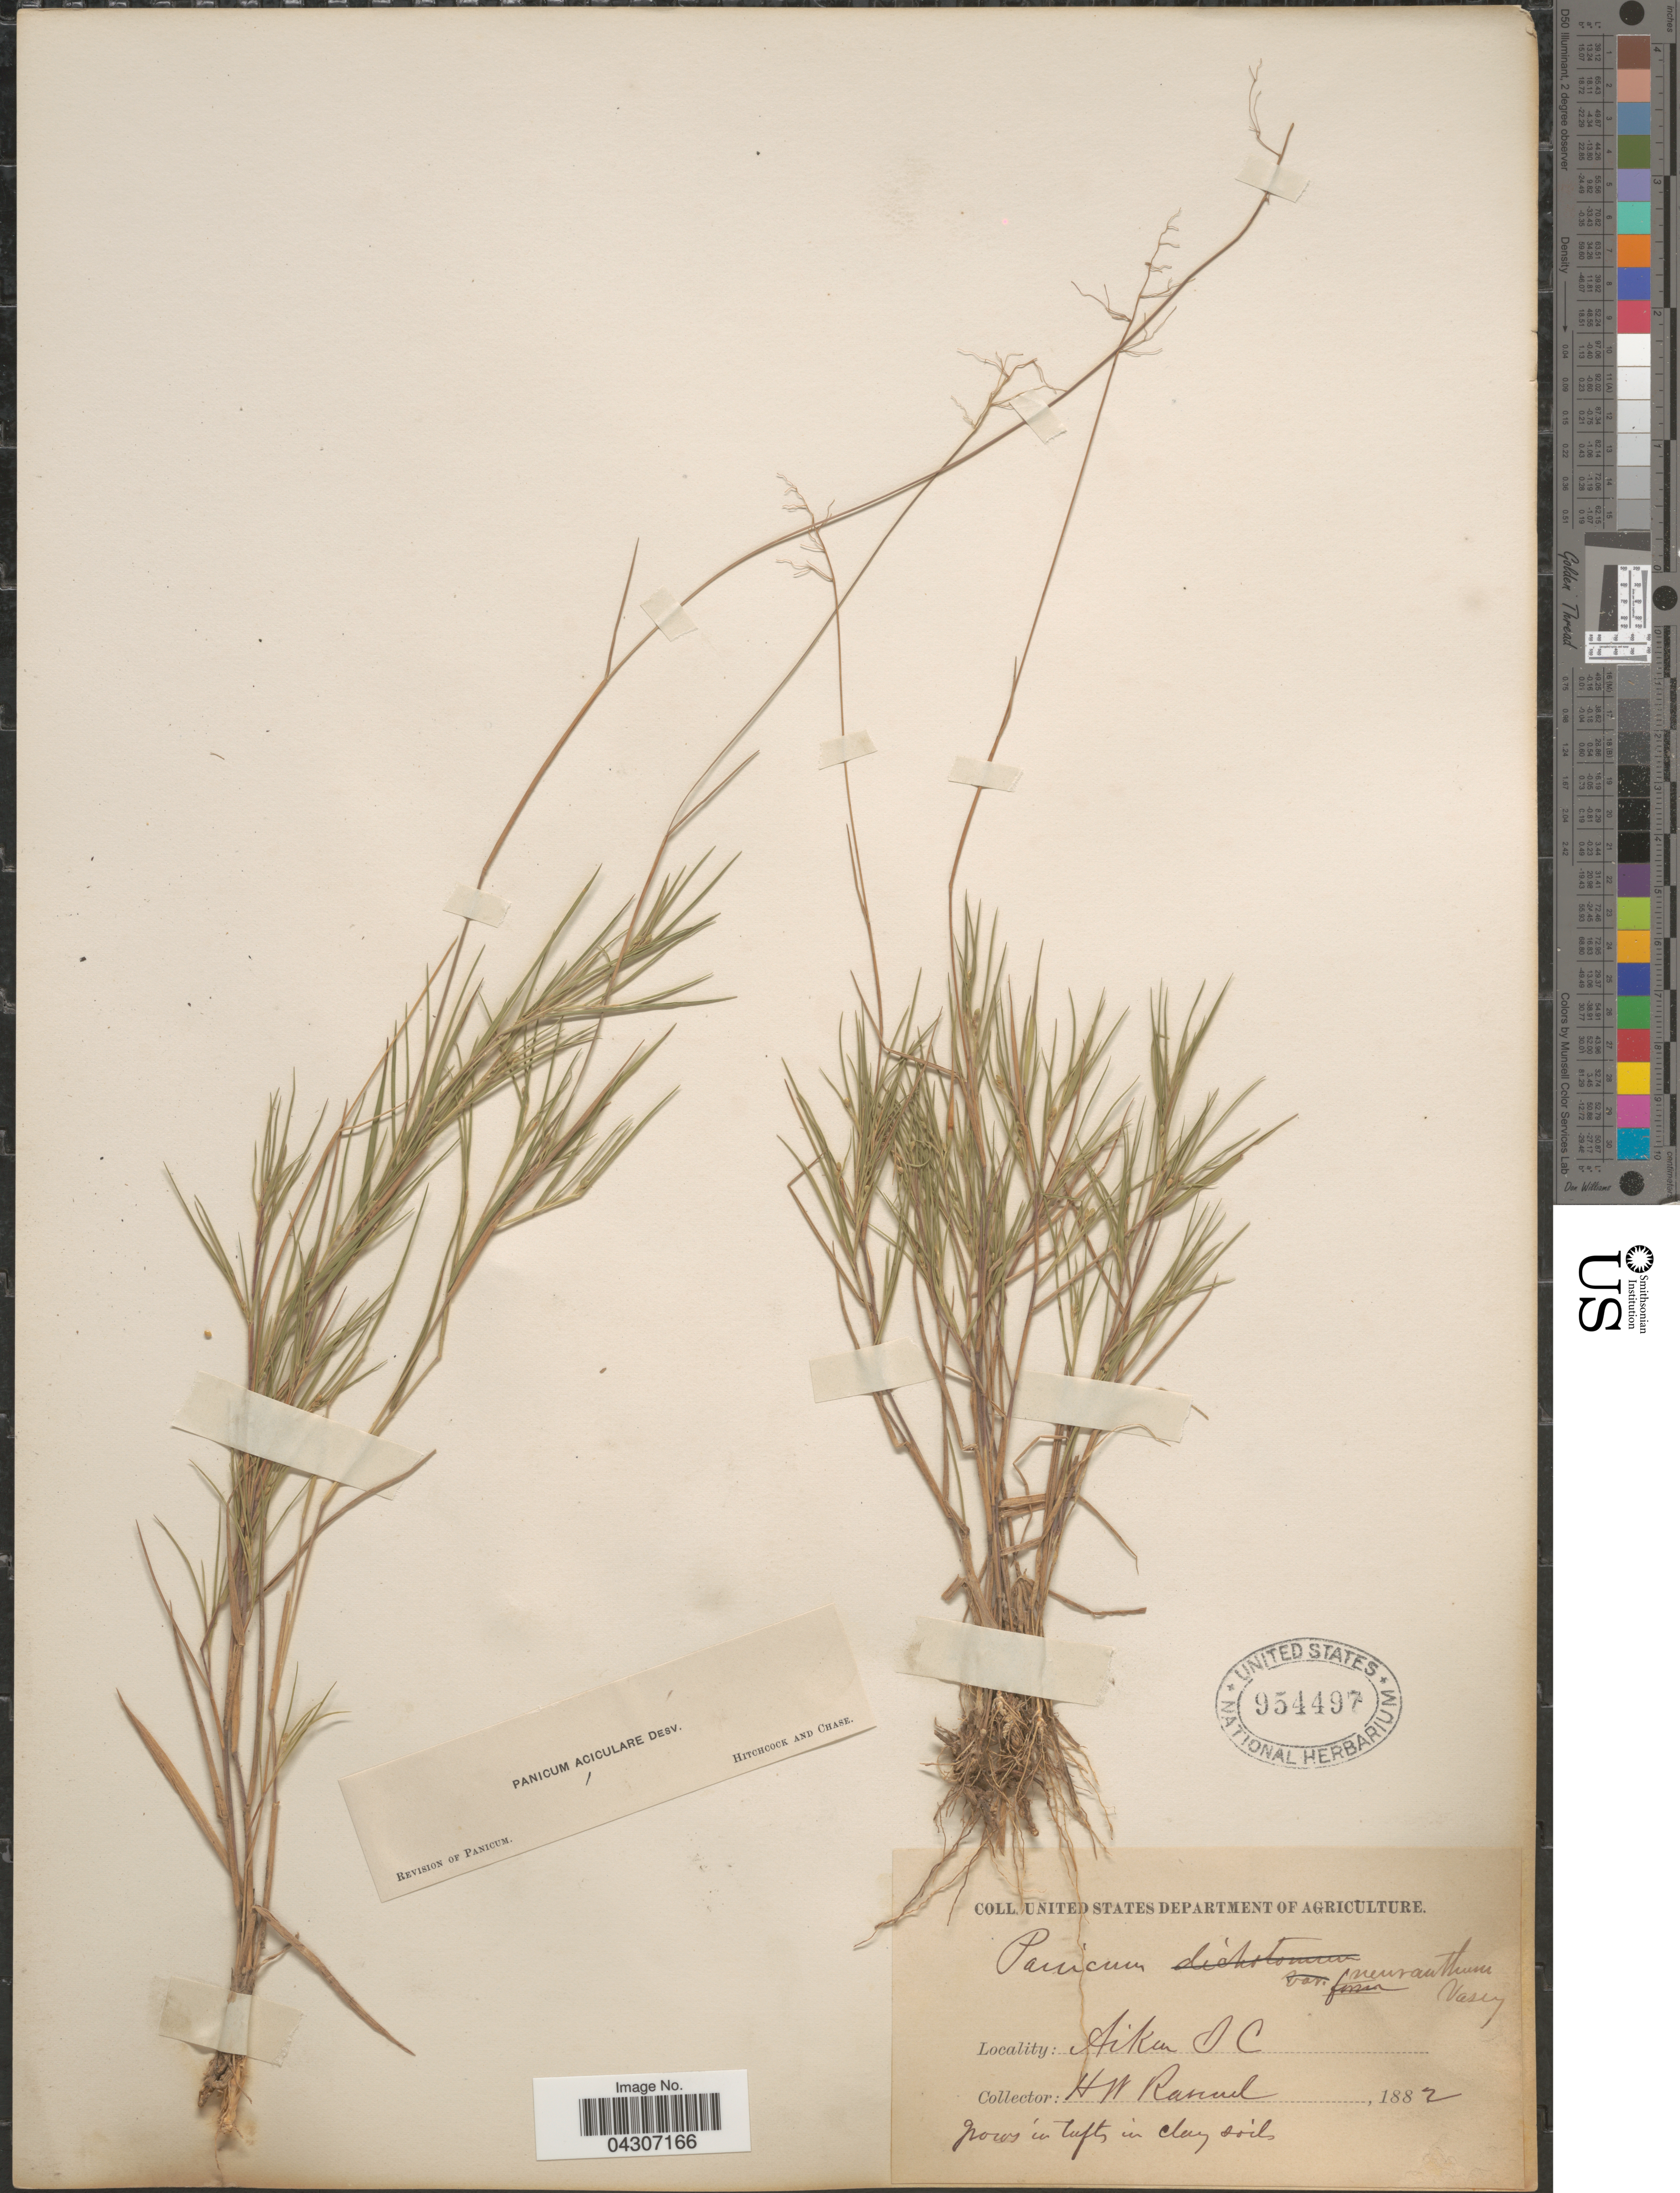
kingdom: Plantae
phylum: Tracheophyta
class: Liliopsida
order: Poales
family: Poaceae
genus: Dichanthelium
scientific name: Dichanthelium aciculare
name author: (Desv. ex Poir.) Gould & C.A. Clark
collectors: H. Ravenel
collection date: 1882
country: United States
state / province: South Carolina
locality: Aiken.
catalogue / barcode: US 954497